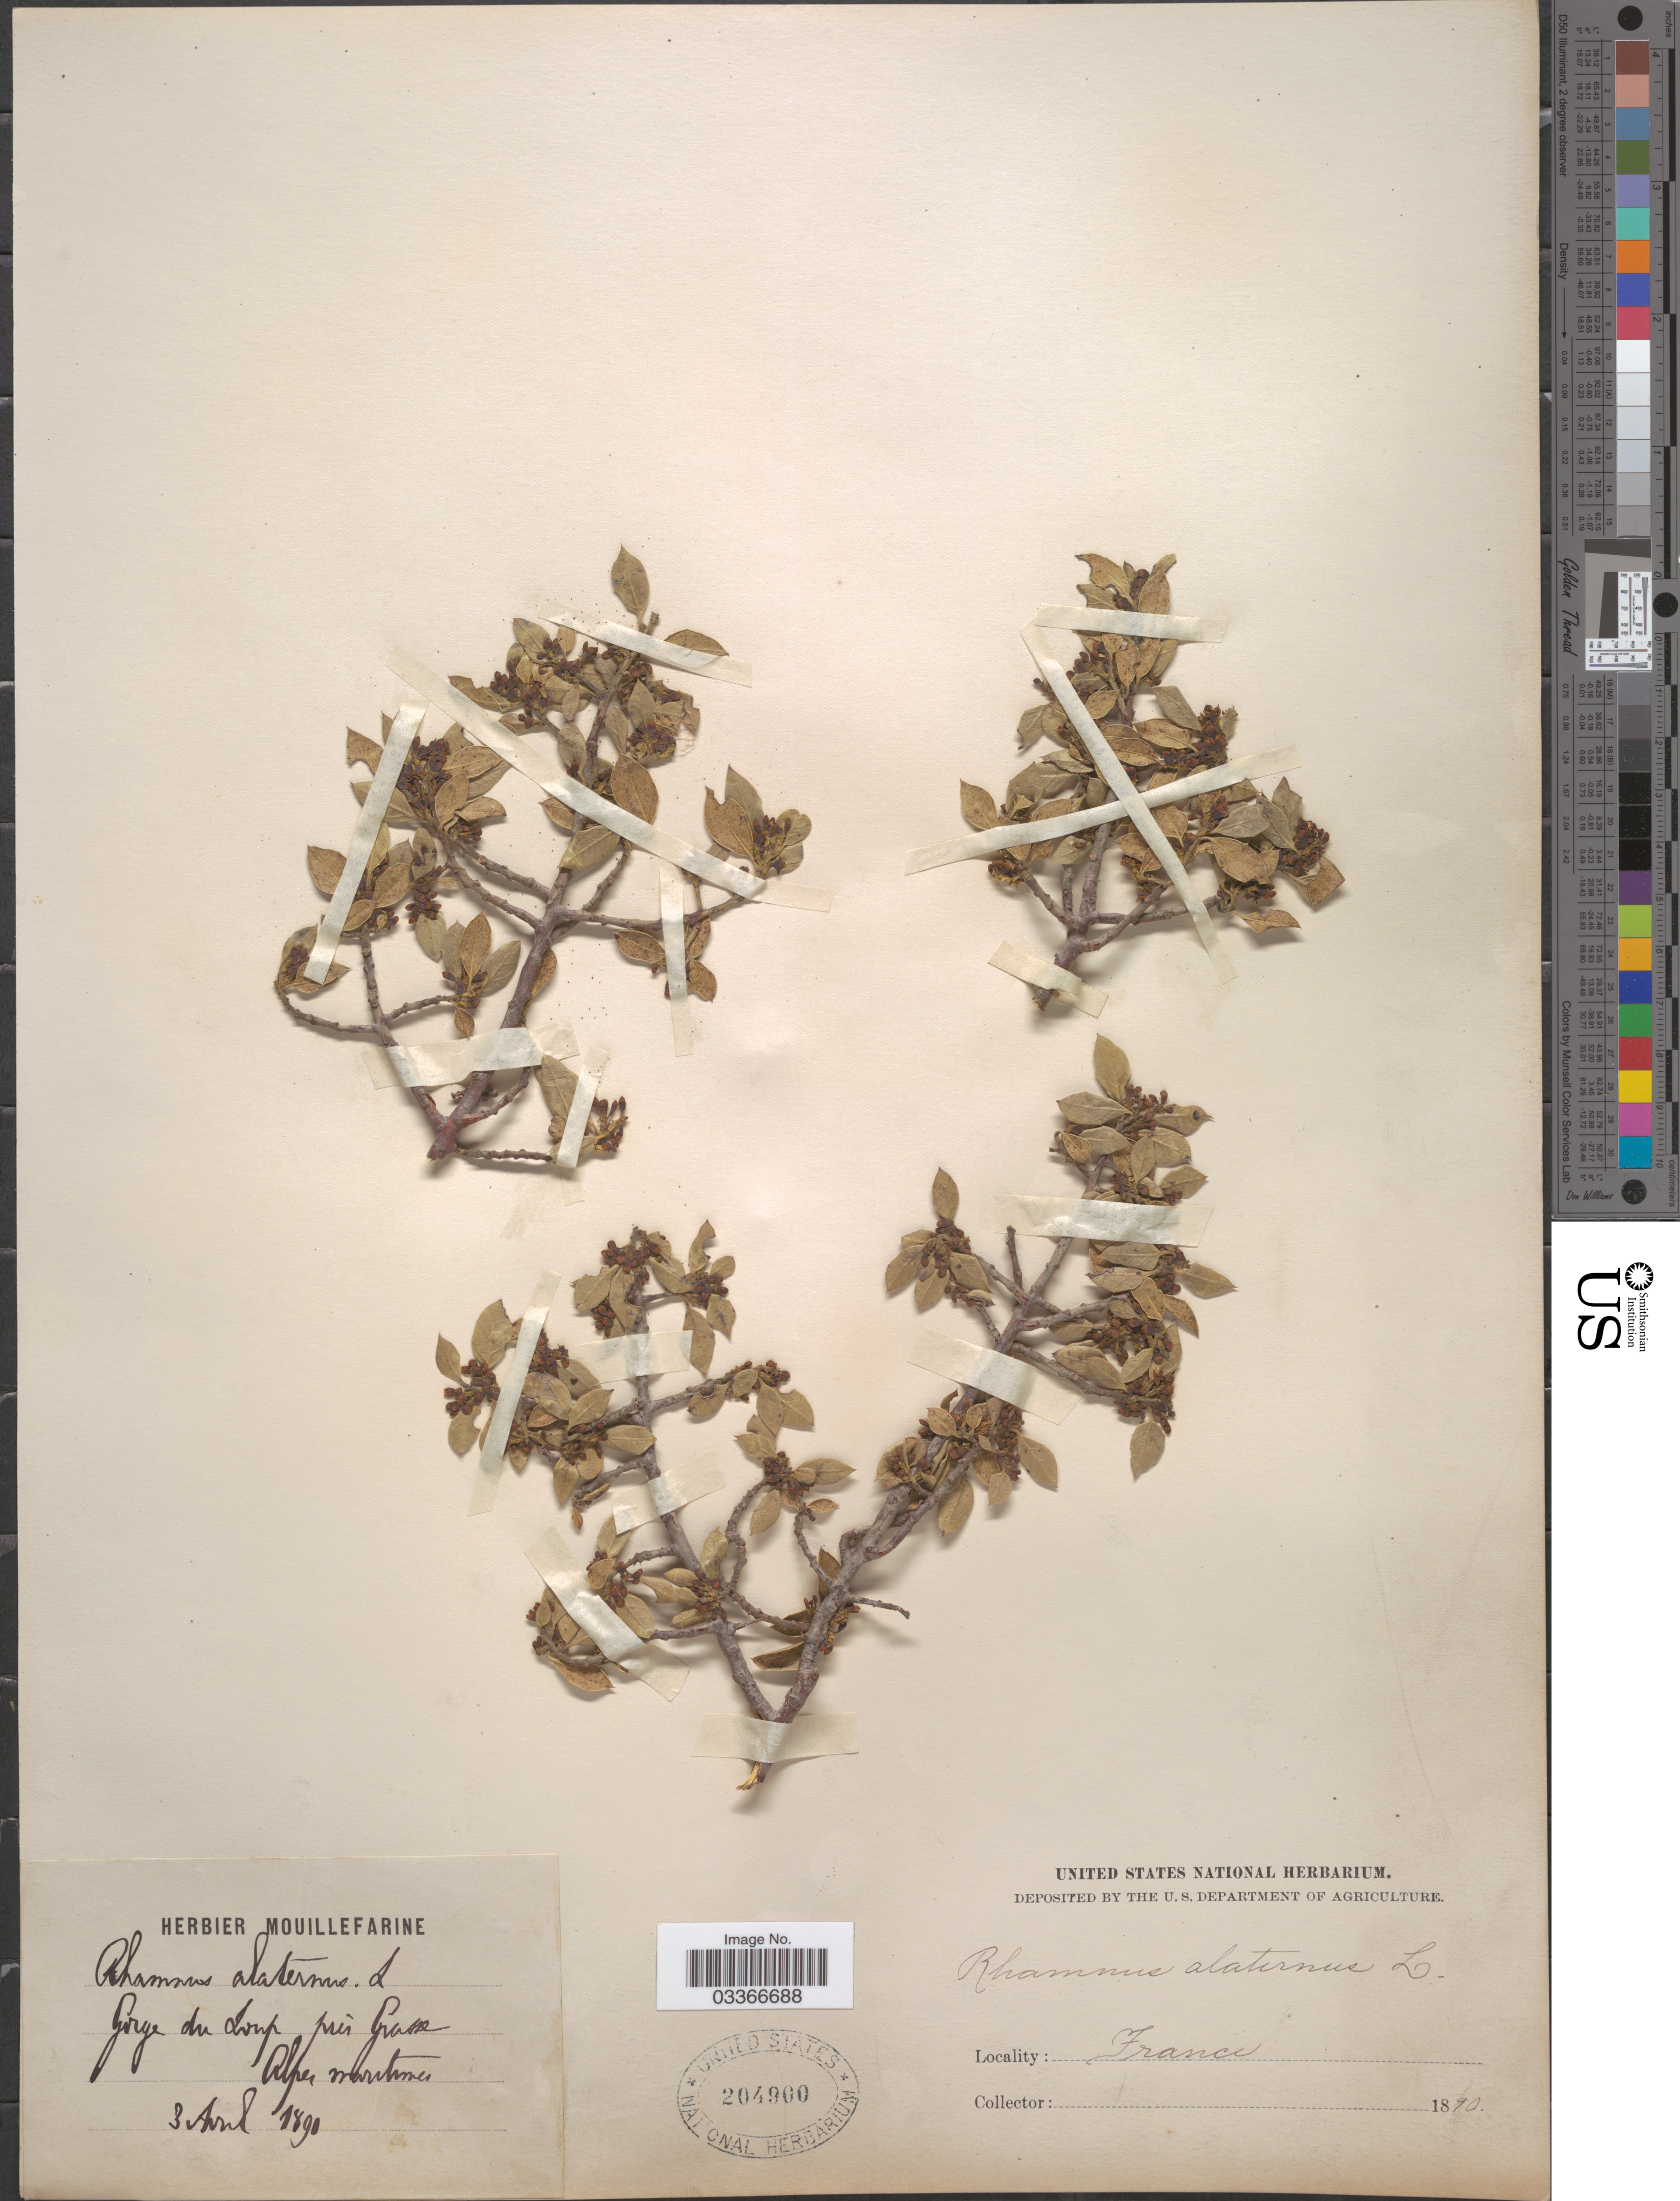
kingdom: Plantae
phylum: Tracheophyta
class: Magnoliopsida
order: Rosales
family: Rhamnaceae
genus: Rhamnus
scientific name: Rhamnus alaternus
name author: L.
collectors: ex herb. Mouillefarine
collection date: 1890-04-03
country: France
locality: Gorge du Loup prés Grasse. Alpes maritimes.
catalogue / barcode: US 204900